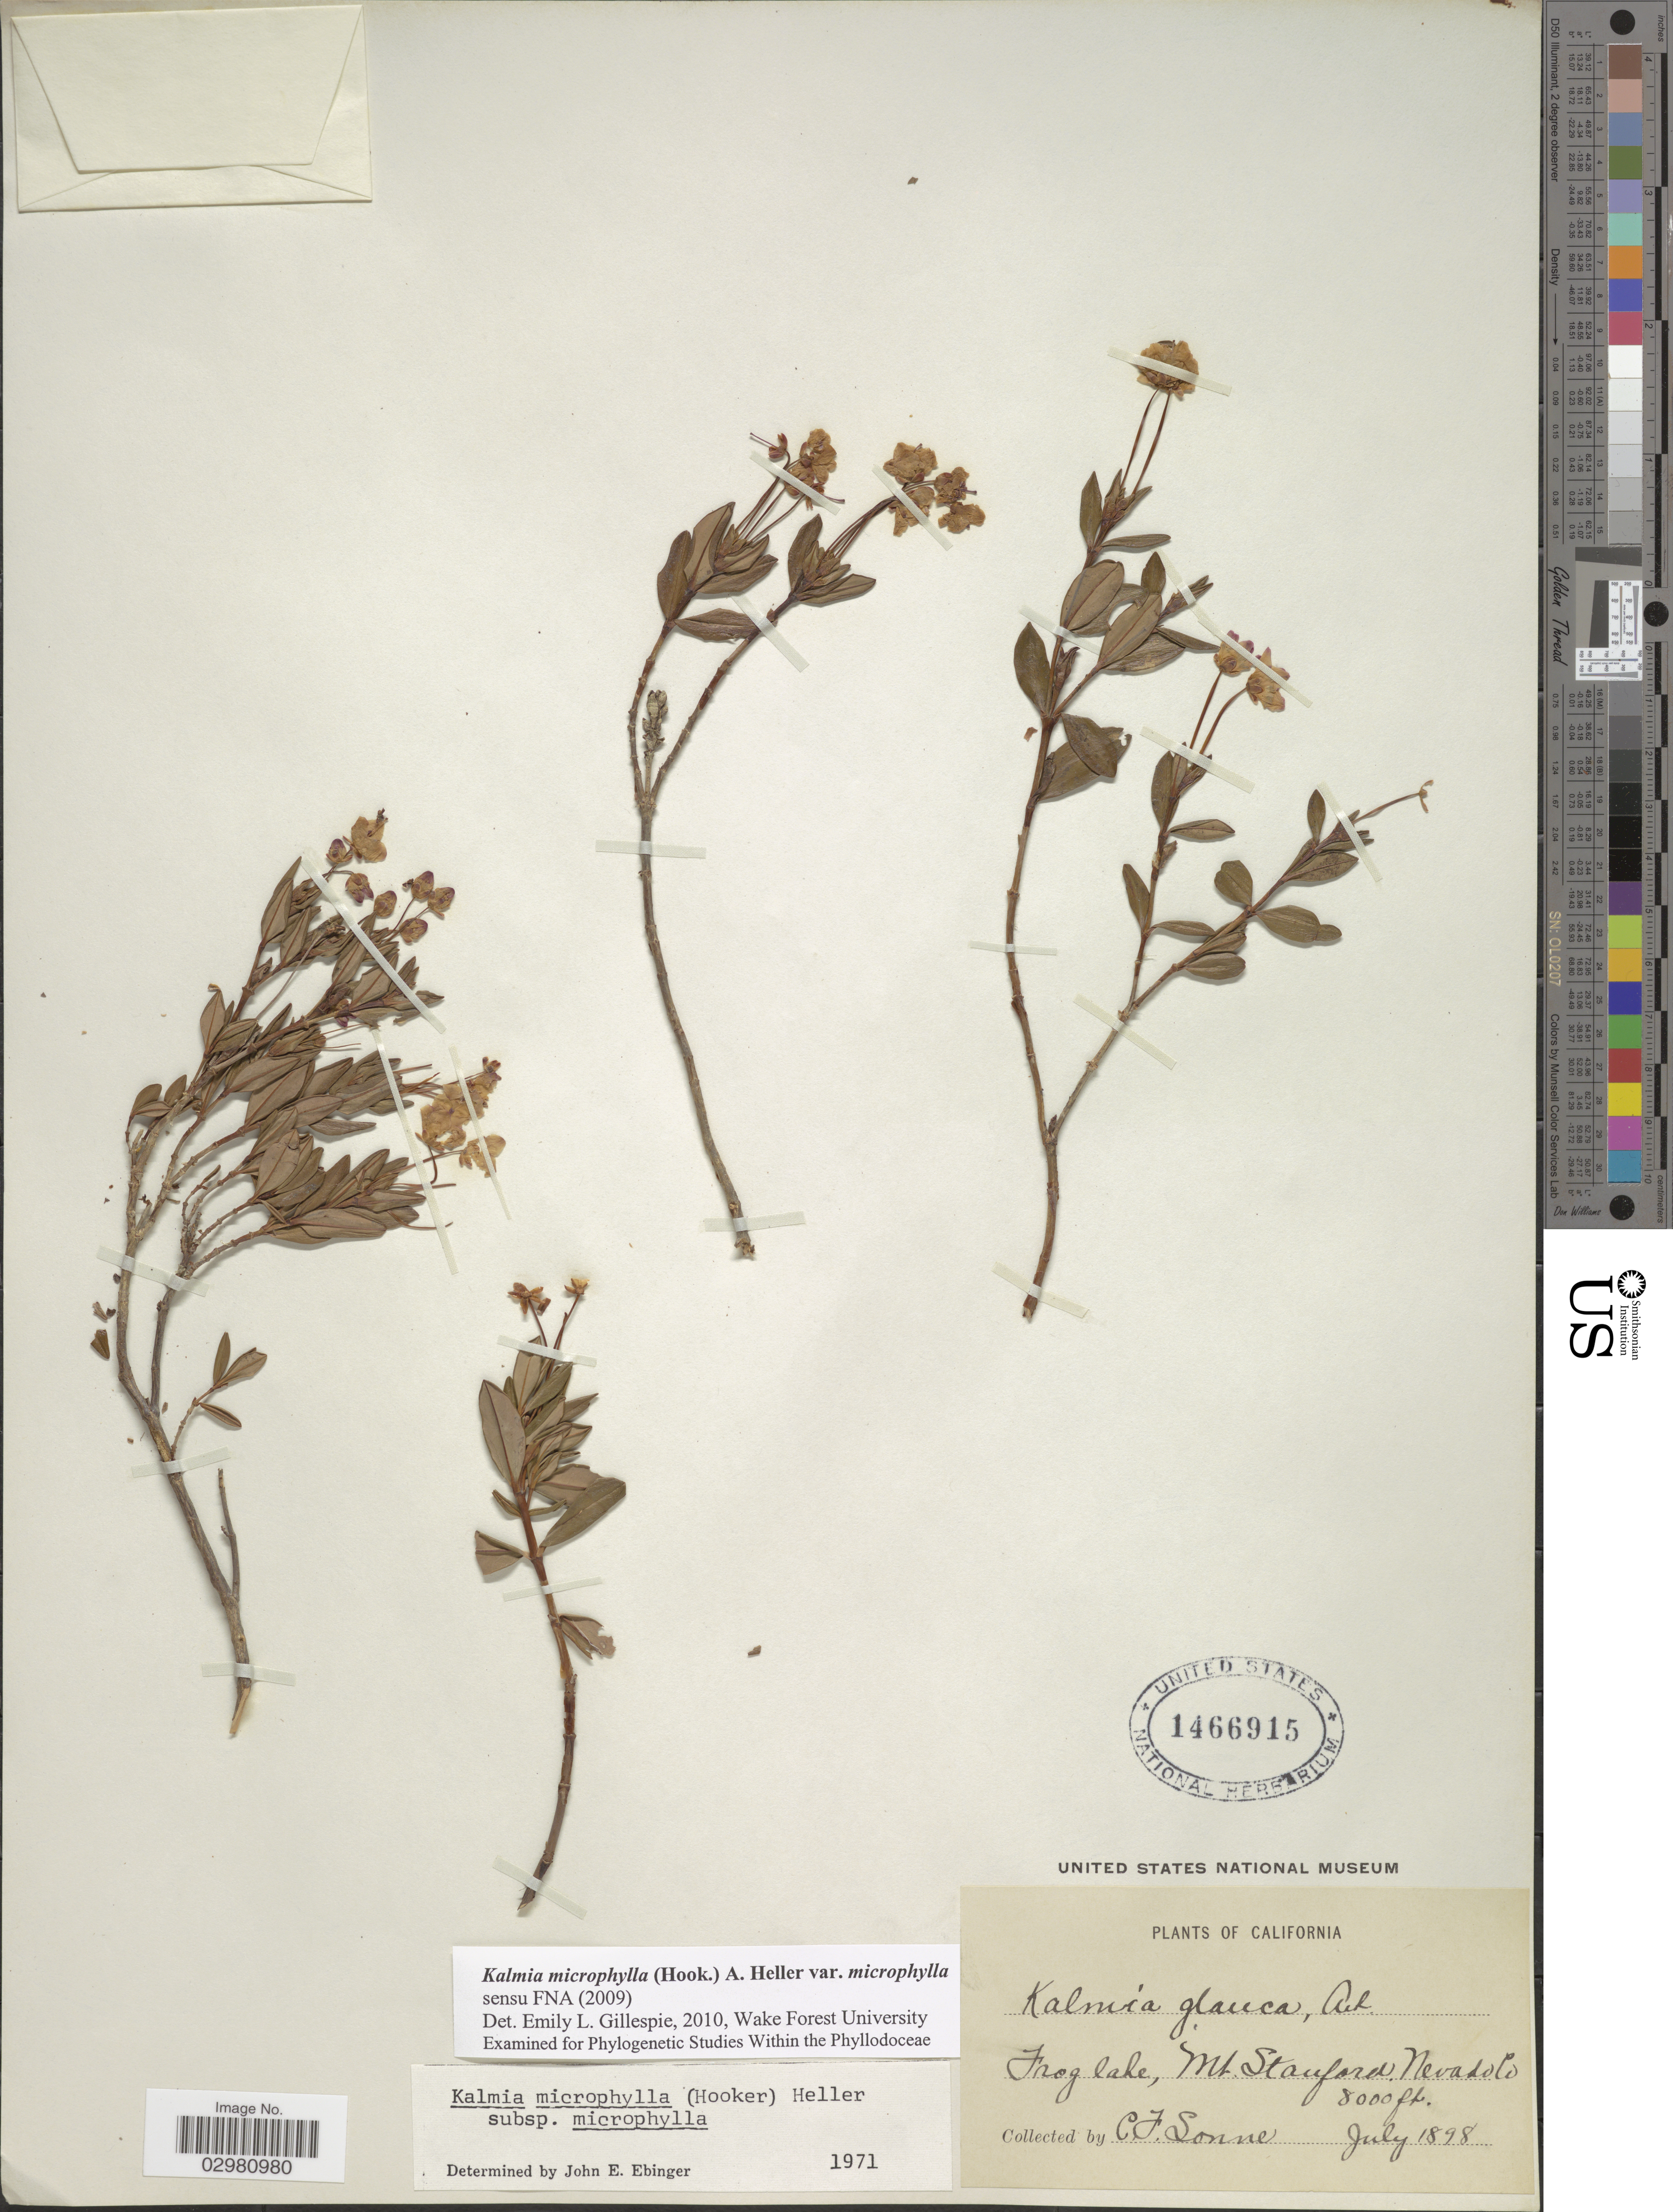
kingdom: Plantae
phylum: Tracheophyta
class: Magnoliopsida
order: Ericales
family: Ericaceae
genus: Kalmia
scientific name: Kalmia microphylla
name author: (Hook.) A. Heller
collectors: C. Sonne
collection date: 1898-07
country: United States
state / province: California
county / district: Nevada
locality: Frog Lake, Mt. Stanford. Nevada Co.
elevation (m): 2438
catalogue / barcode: US 1466915